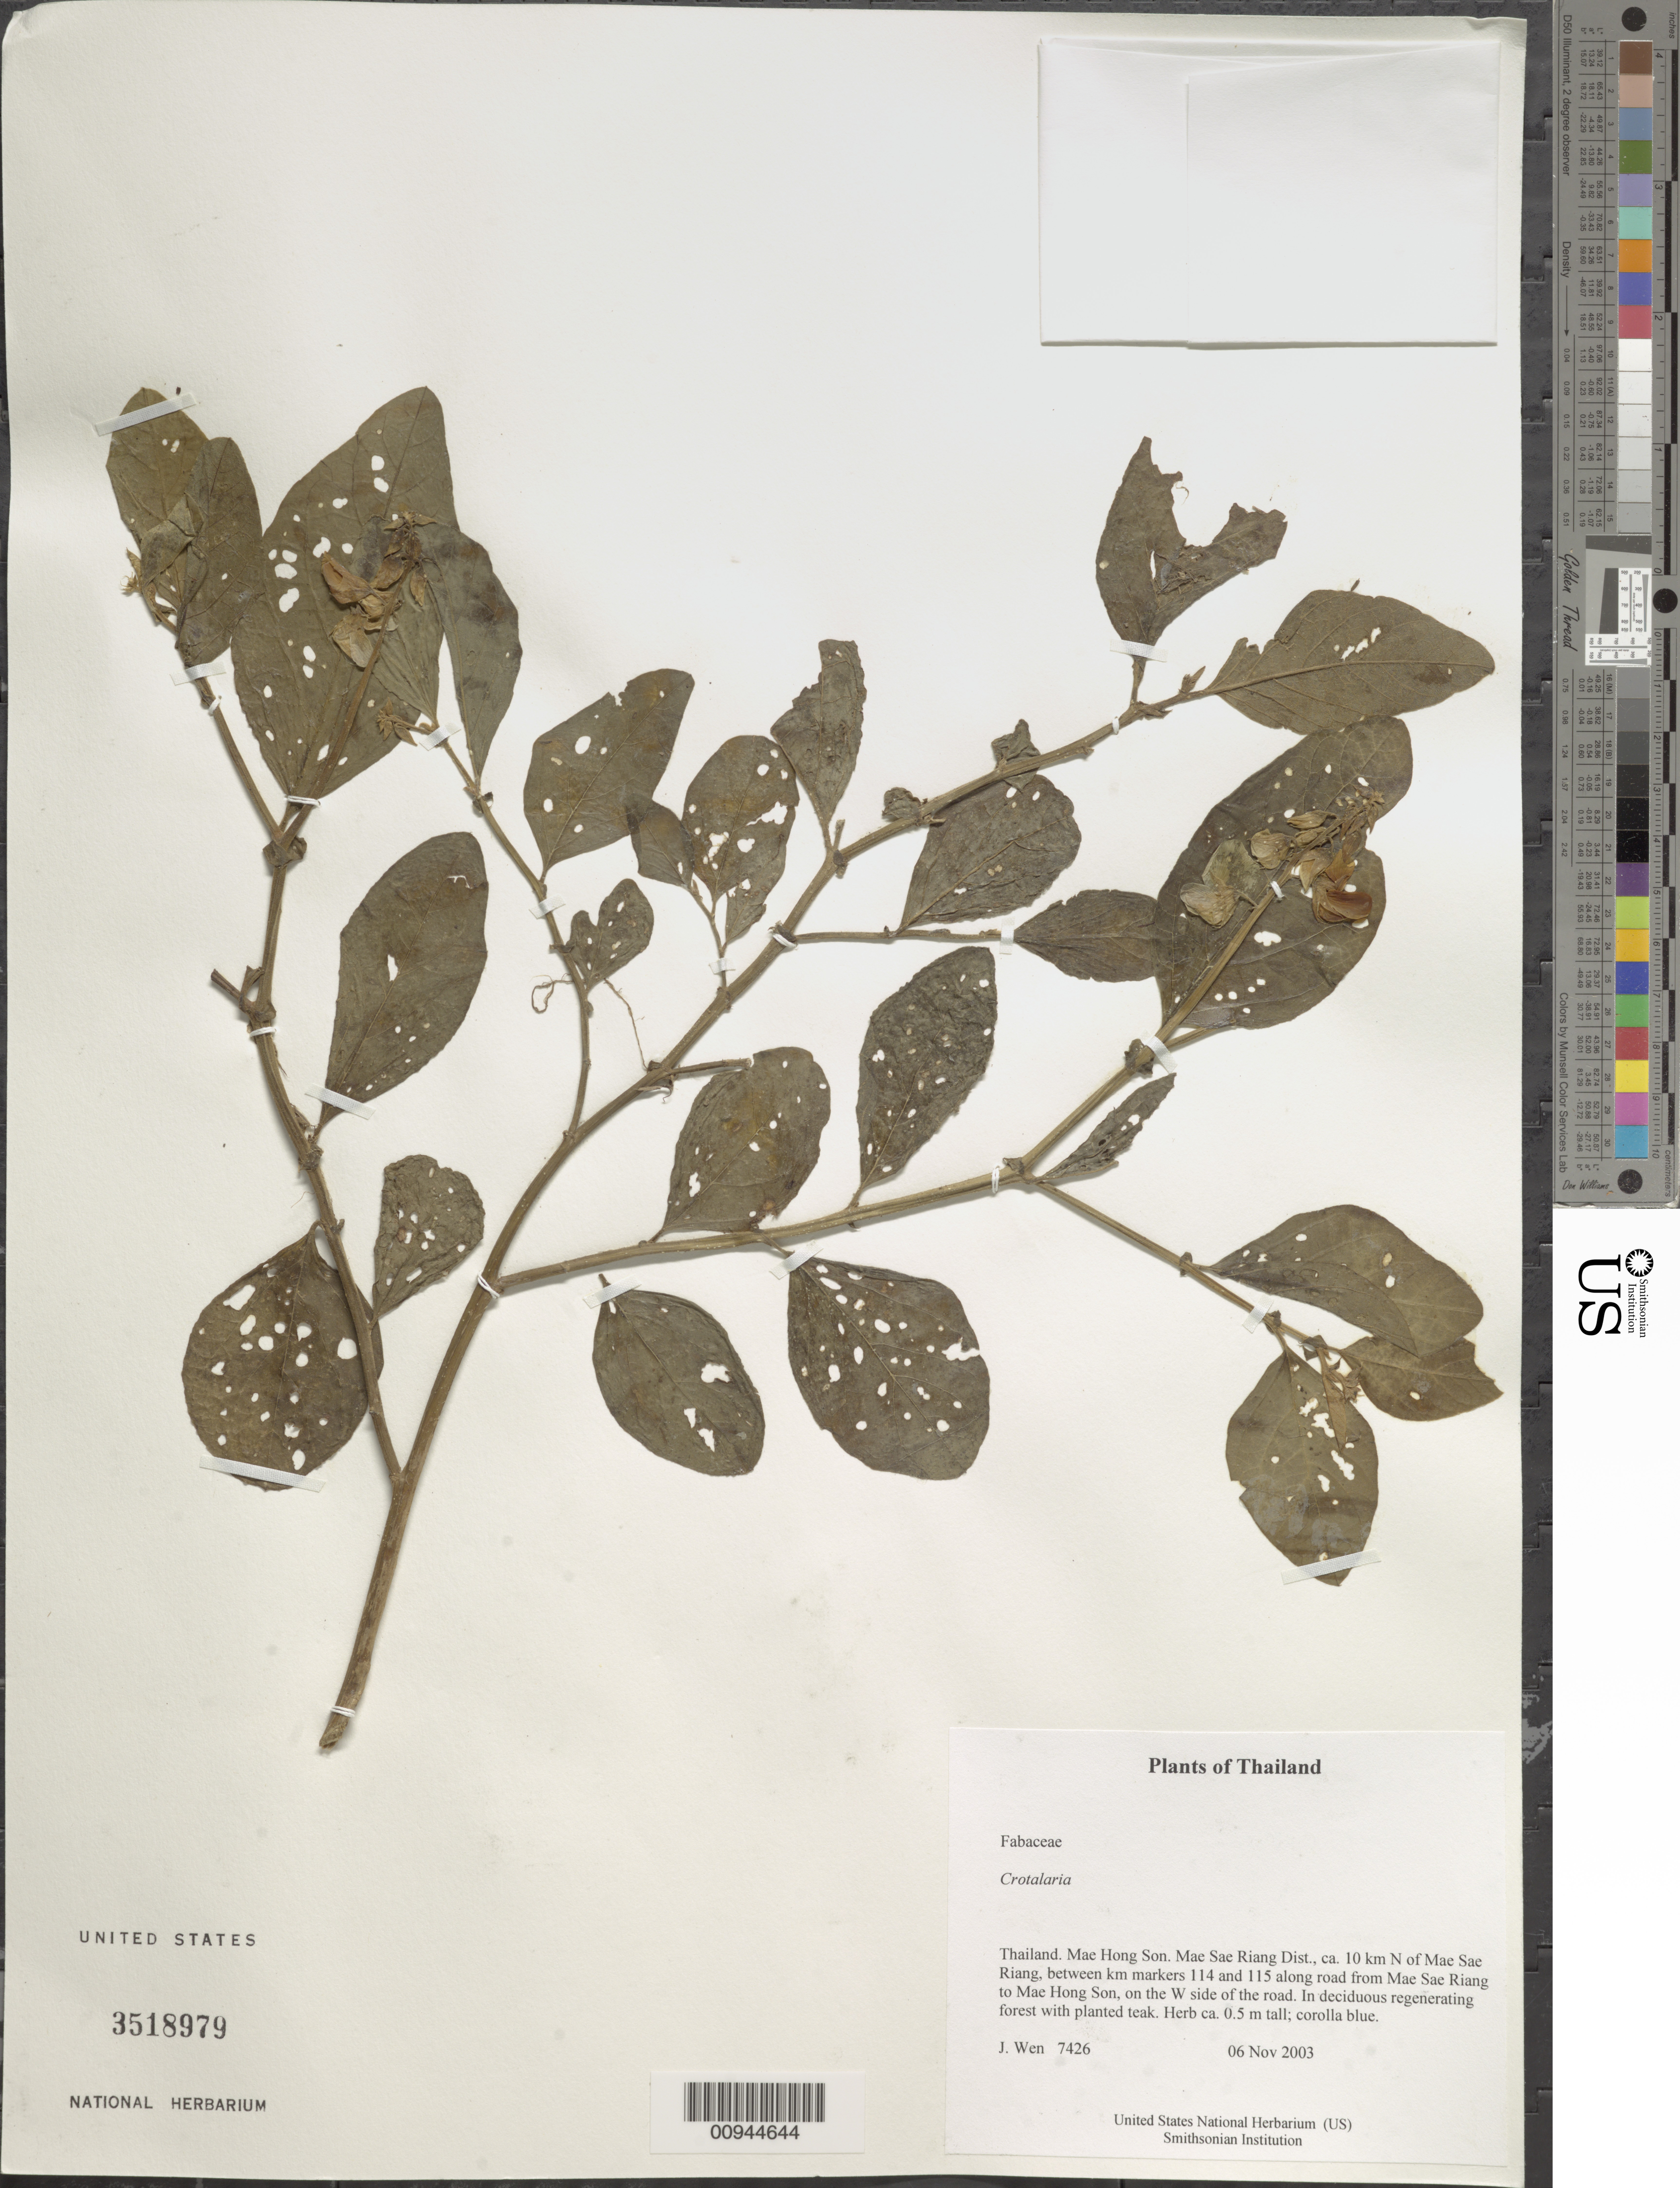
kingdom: Plantae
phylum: Tracheophyta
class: Magnoliopsida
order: Fabales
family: Fabaceae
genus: Crotalaria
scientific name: Crotalaria sp.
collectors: J. Wen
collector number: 7426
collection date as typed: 06 Nov 2003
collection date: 2003-11-06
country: Thailand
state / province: Mae Hong Son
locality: Mae Sae Riang Dist., ca. 10 km N of Mae Sae Riang, between km markers 114 and 115 along road from Mae Sae Riang to Mae Hong Son, on the W side of the road.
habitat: In deciduous regenerating forest with planted teak.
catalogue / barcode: US 3518979